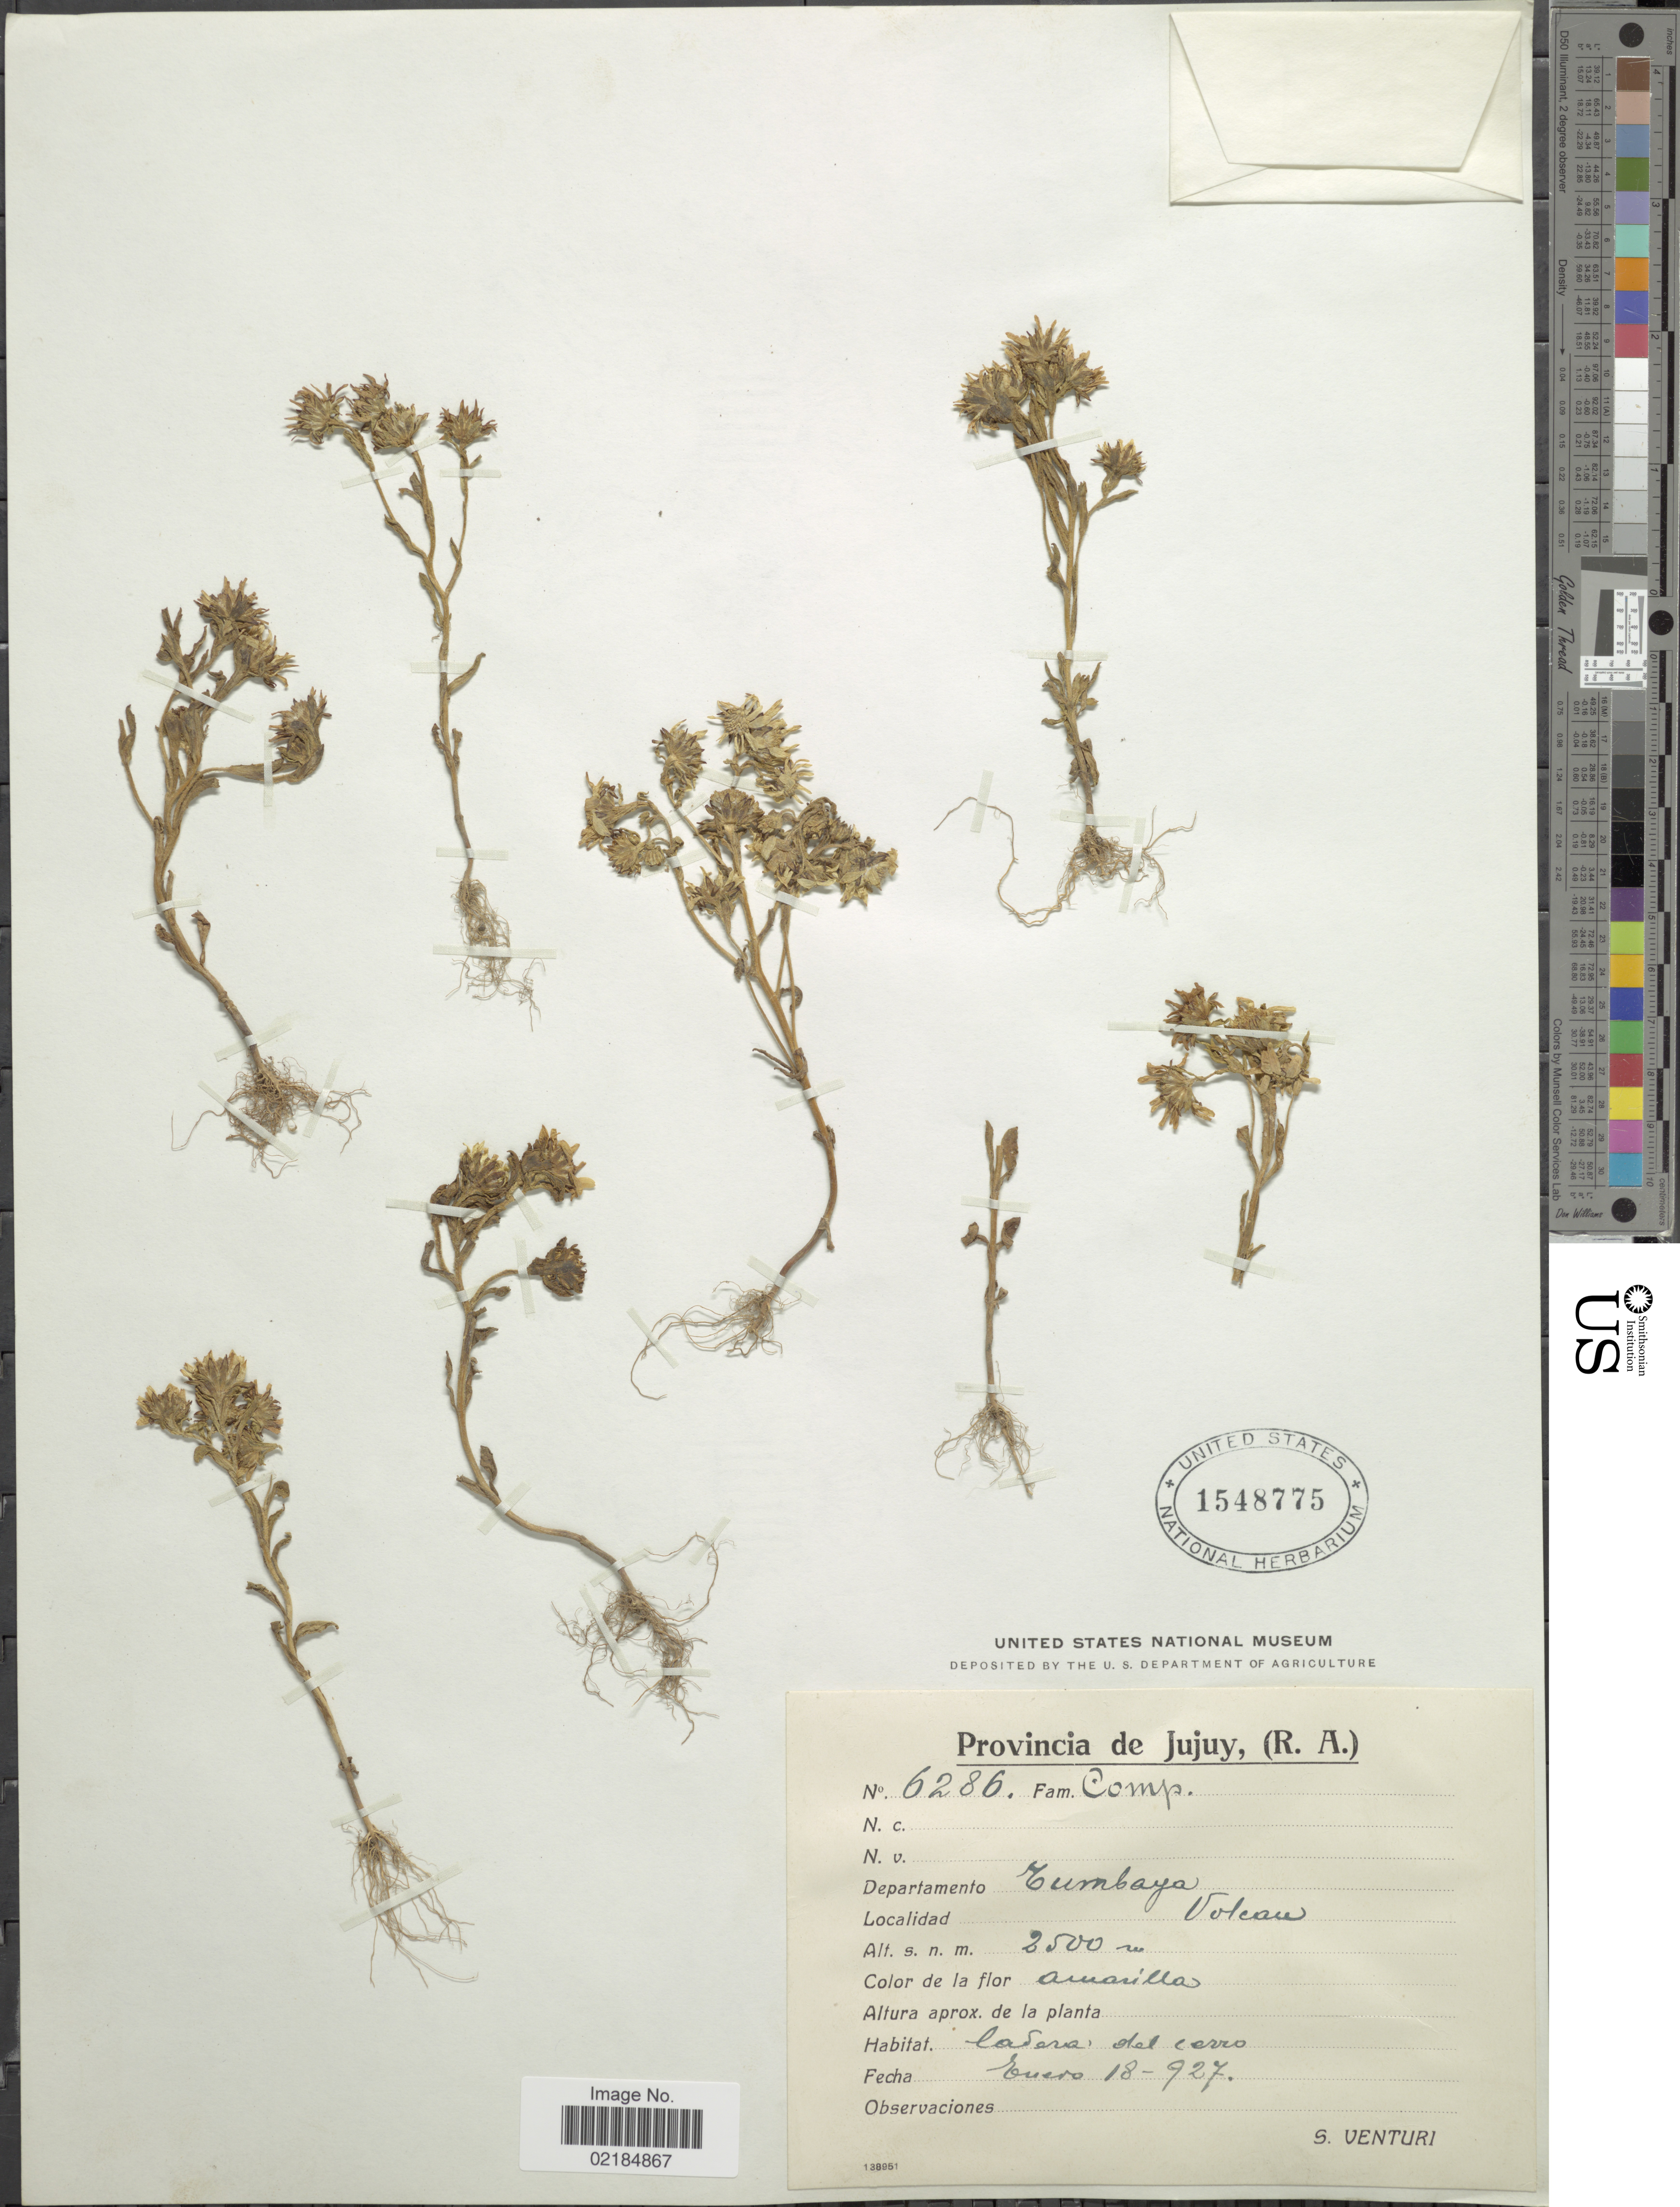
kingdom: Plantae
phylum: Tracheophyta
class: Magnoliopsida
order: Asterales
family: Asteraceae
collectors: S. Venturi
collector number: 6286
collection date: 1927-01-18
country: Argentina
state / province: Jujuy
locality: Provincia de Jujuy, (R.A.). Departamento Tumbaya. Volcan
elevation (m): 2500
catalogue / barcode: US 1548775